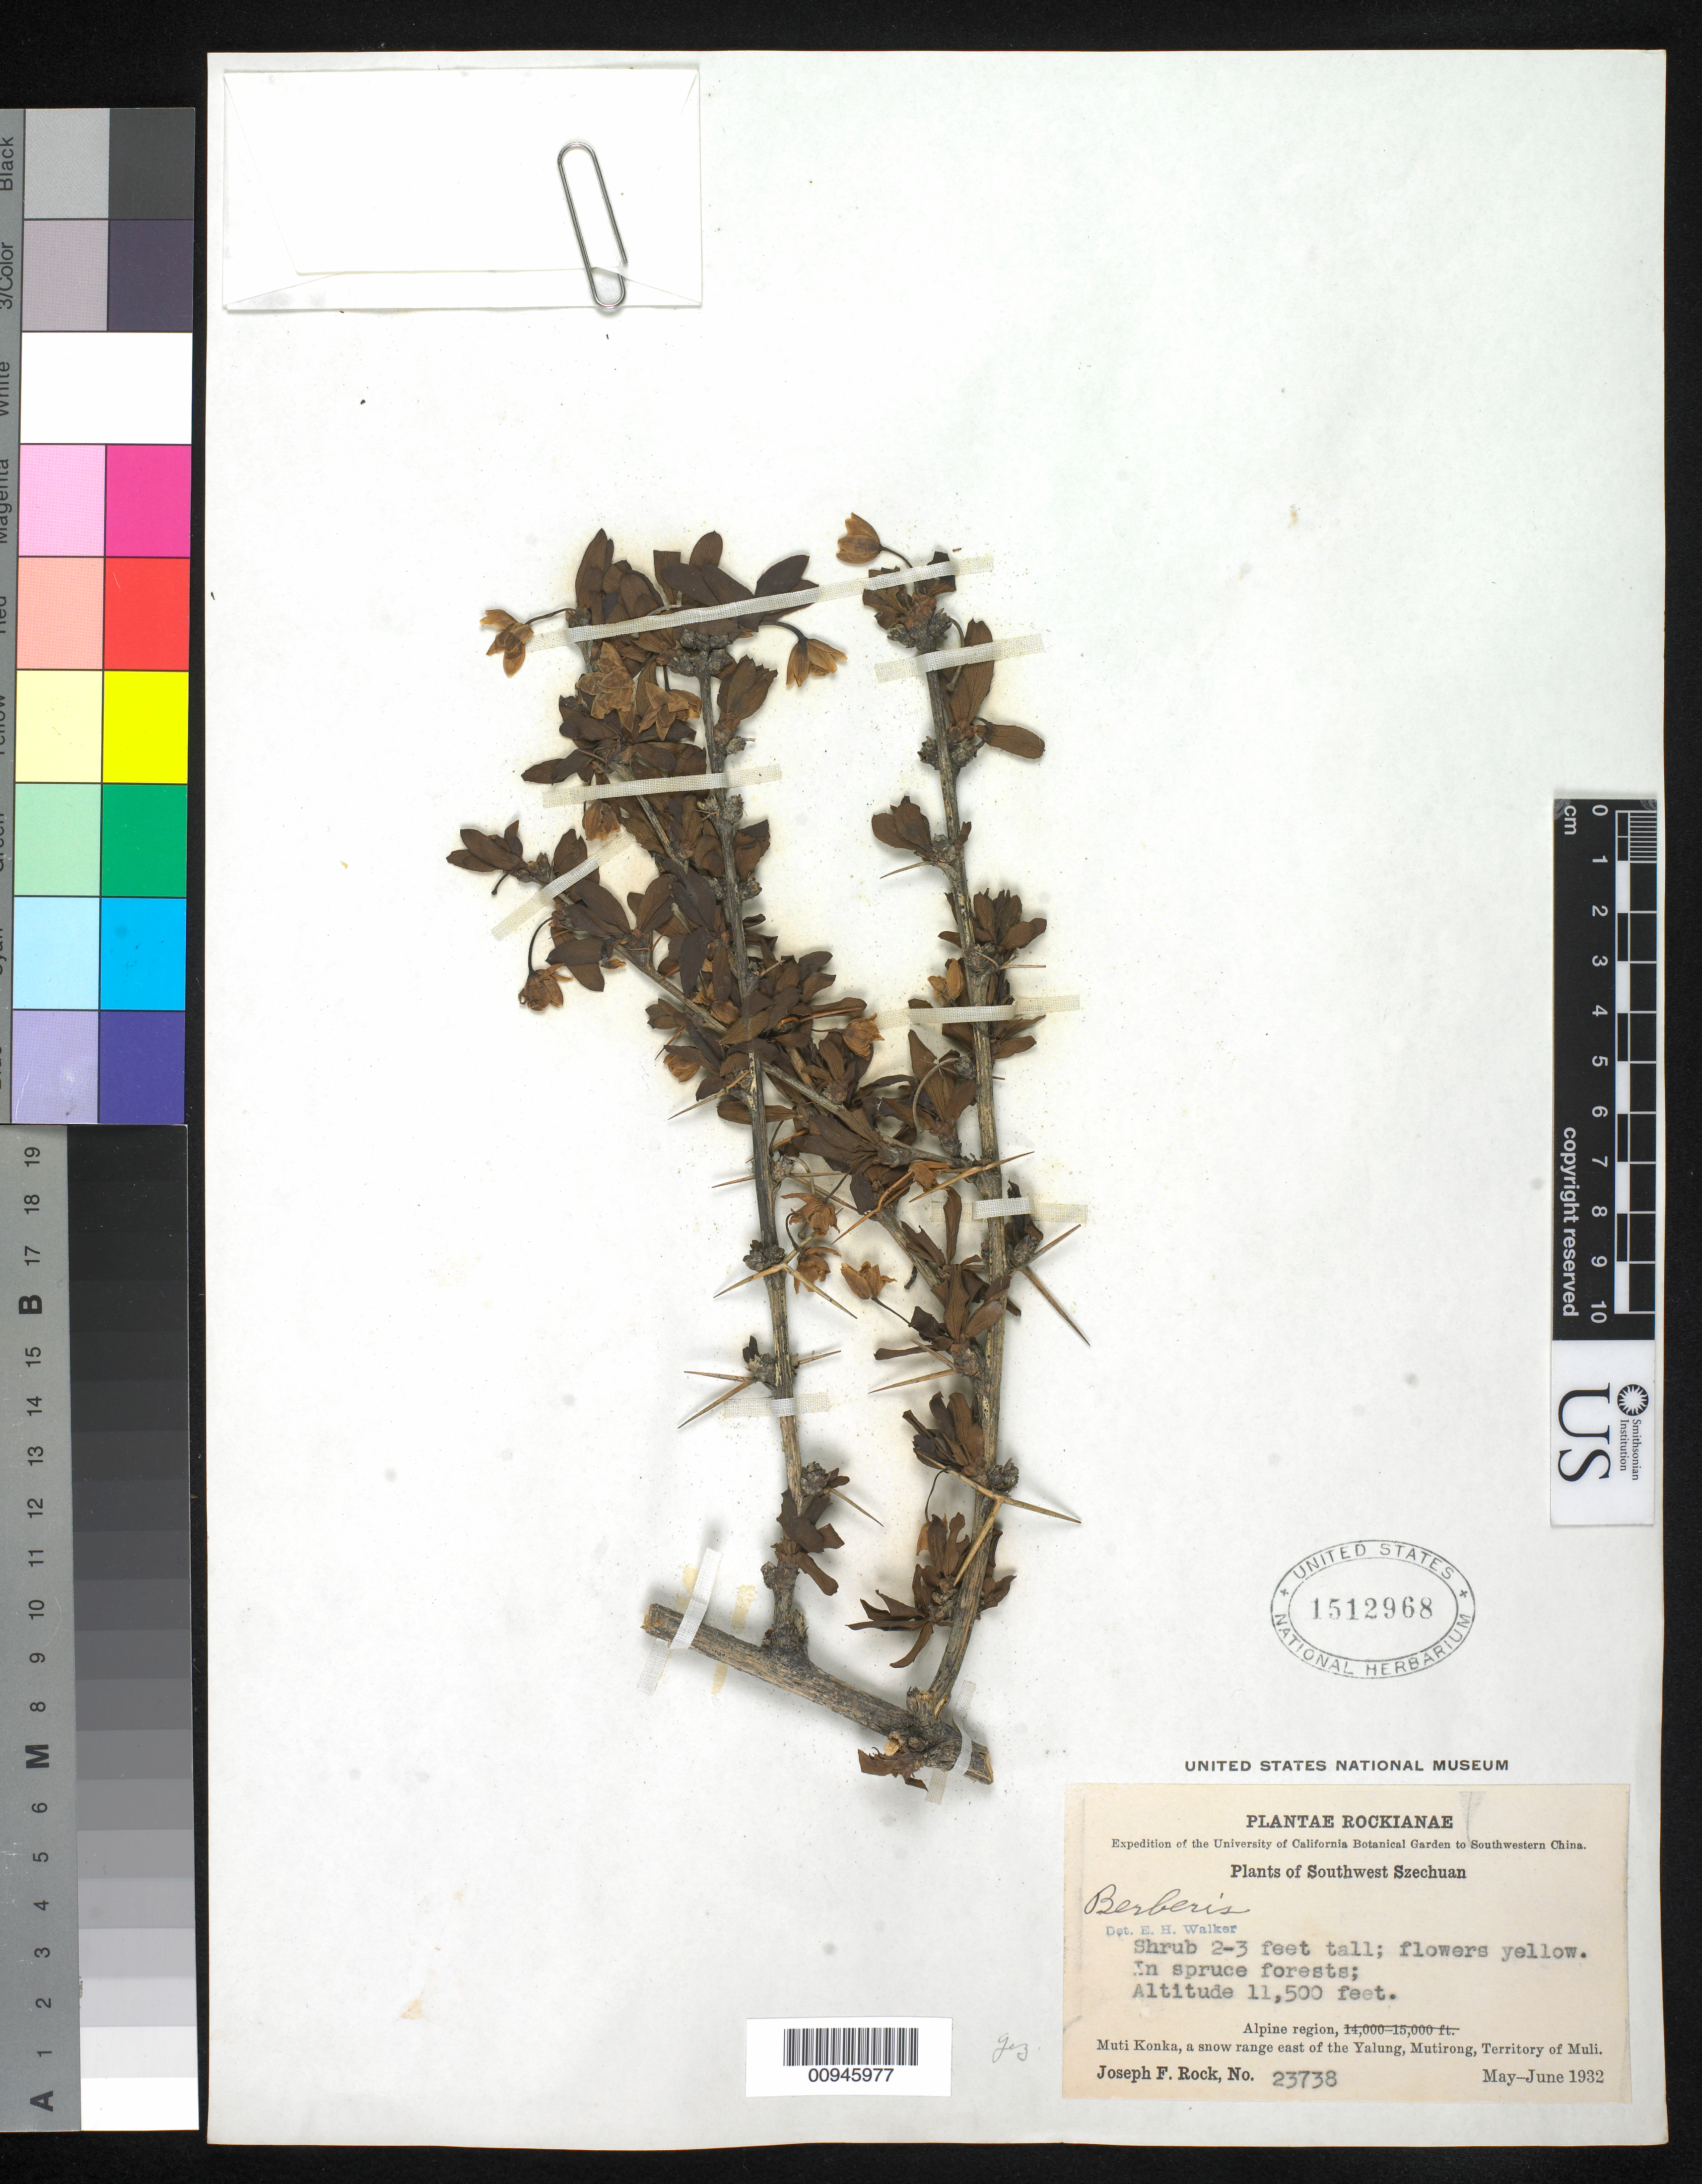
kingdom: Plantae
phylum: Tracheophyta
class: Magnoliopsida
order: Ranunculales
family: Berberidaceae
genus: Berberis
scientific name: Berberis sp.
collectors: J. F. Rock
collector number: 23738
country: China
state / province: Sichuan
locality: Muti Konka, snow range E of Yulung, Mutirong, Territory of Mull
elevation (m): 3505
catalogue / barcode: US 1512968